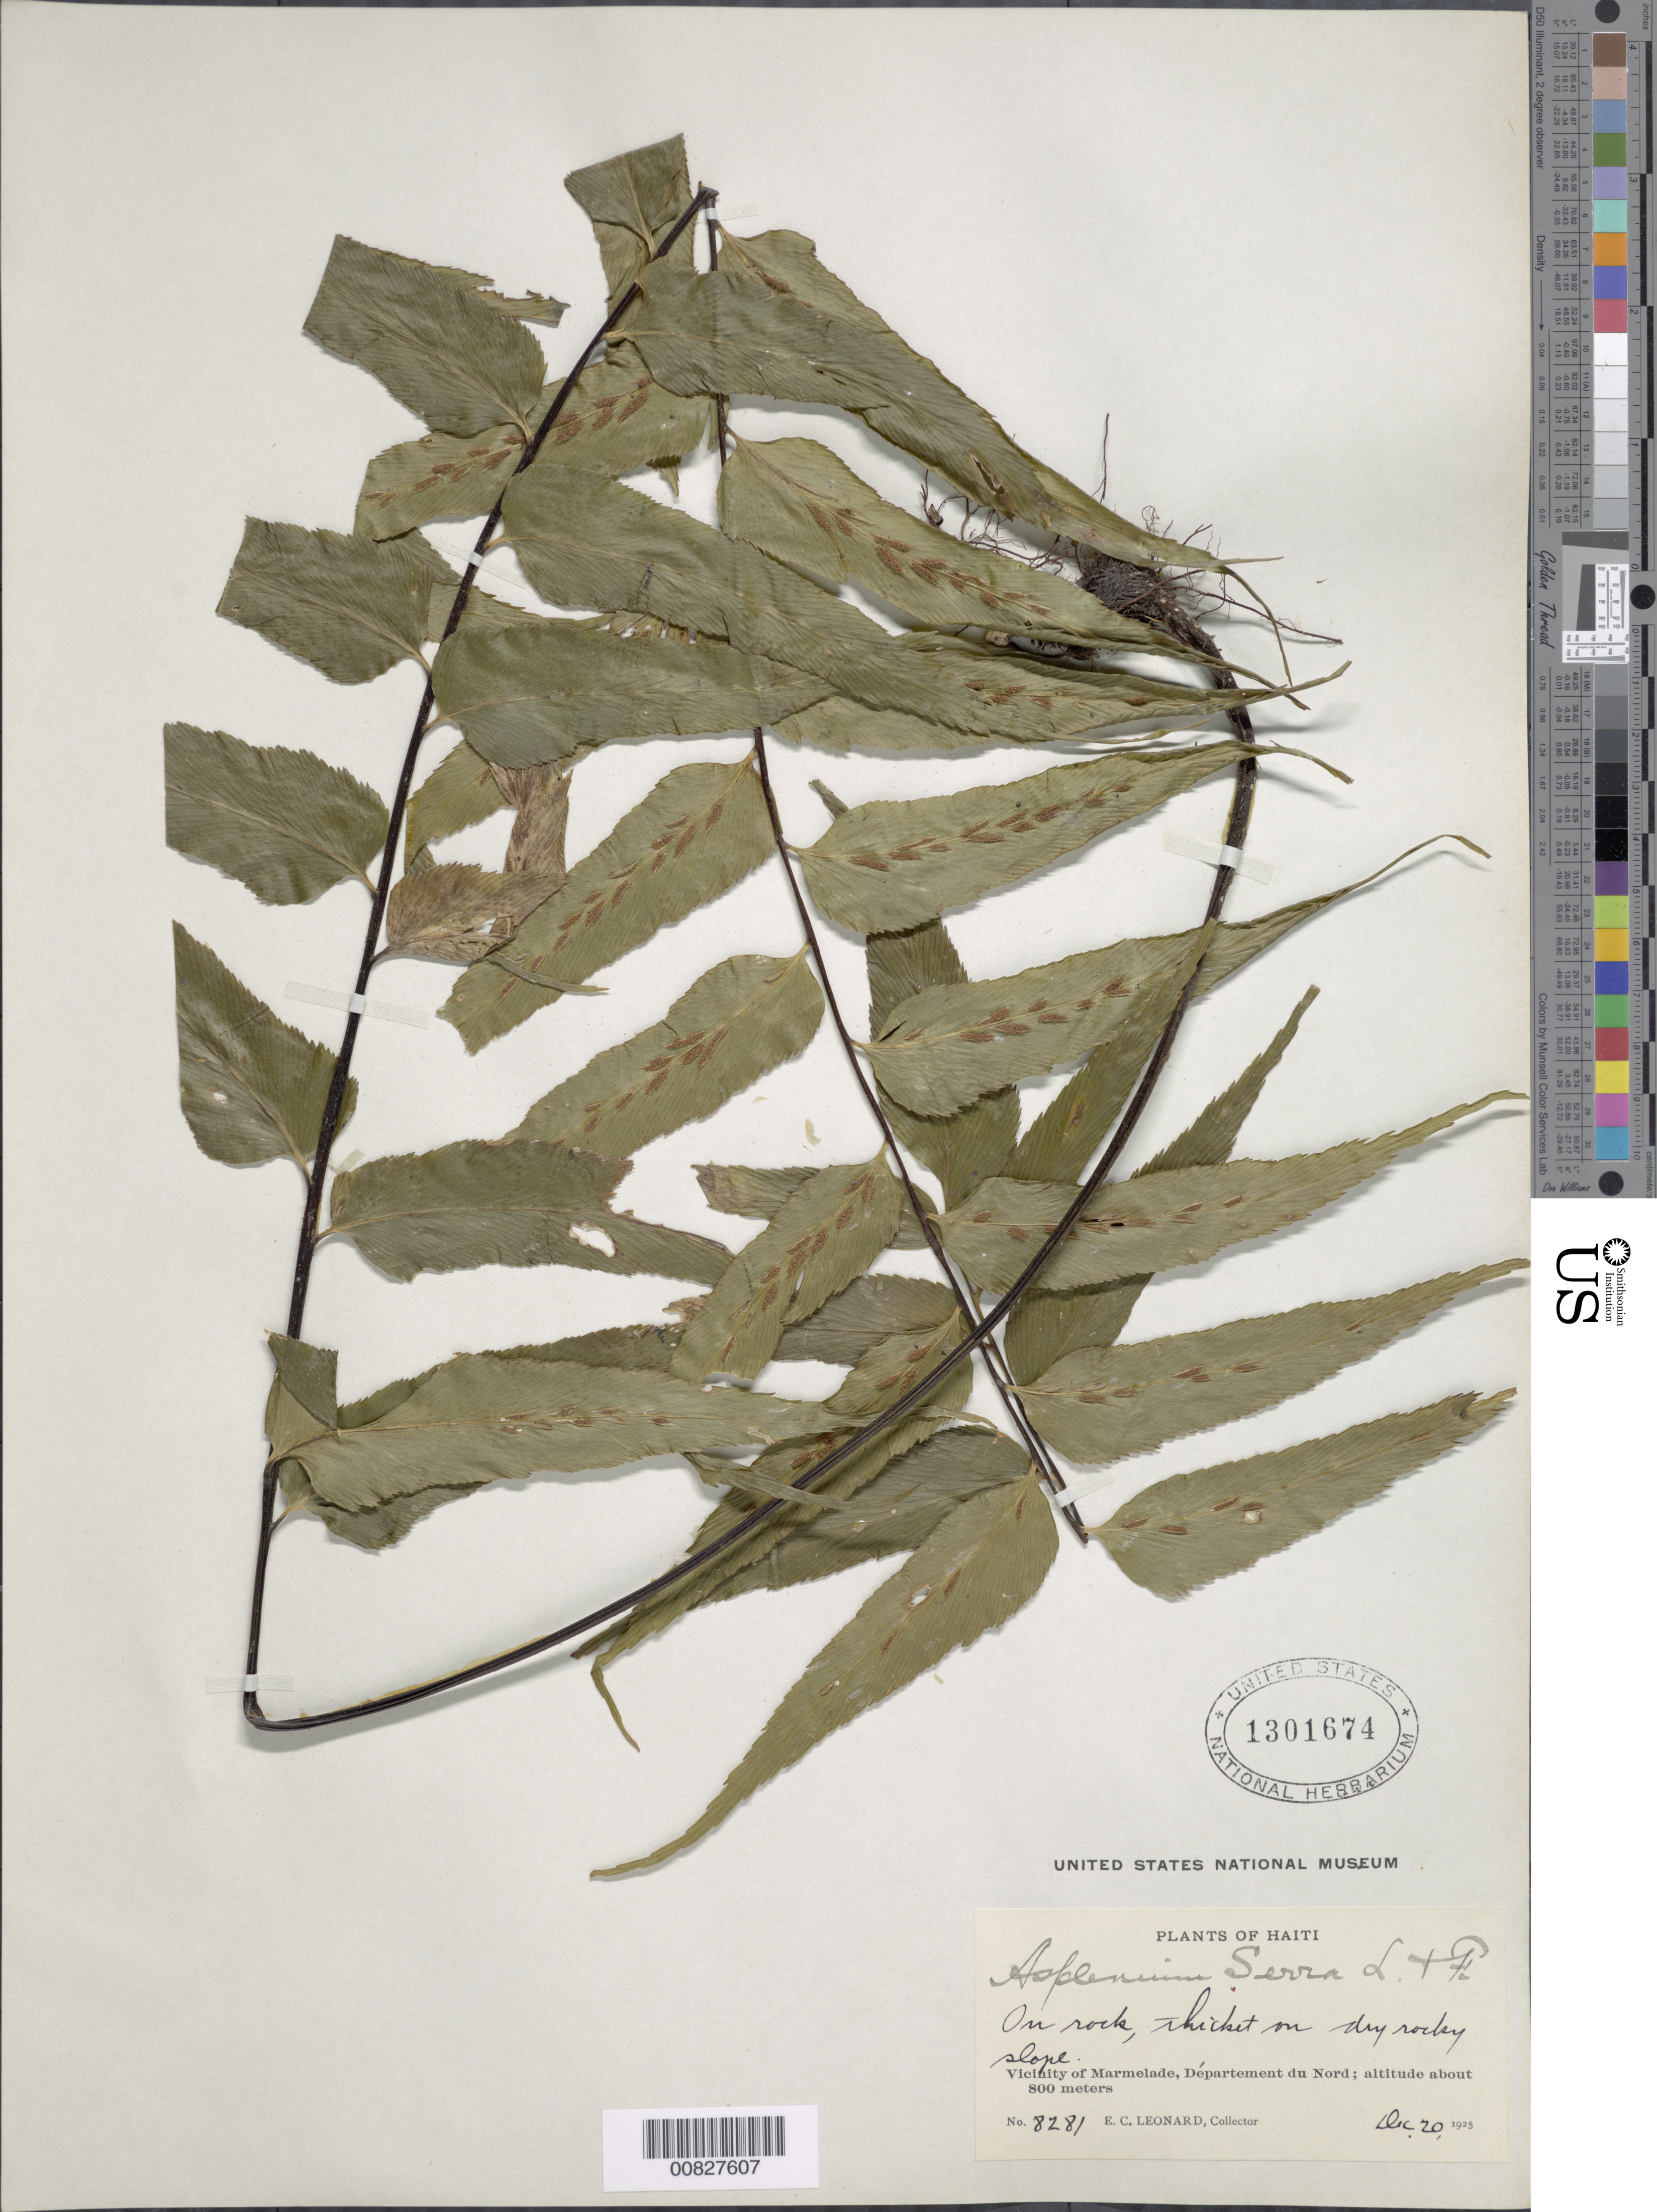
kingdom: Plantae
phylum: Tracheophyta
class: Polypodiopsida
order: Polypodiales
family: Aspleniaceae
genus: Asplenium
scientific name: Asplenium serra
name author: Langsd. & Fisch.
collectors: E. C. Leonard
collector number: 8281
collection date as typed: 20 Dec 1925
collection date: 1925-12-20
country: Haiti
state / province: Nord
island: Hispaniola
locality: Marmelade vicinity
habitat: On rock, thicket on dry rocky slope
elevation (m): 800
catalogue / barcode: US 1301674